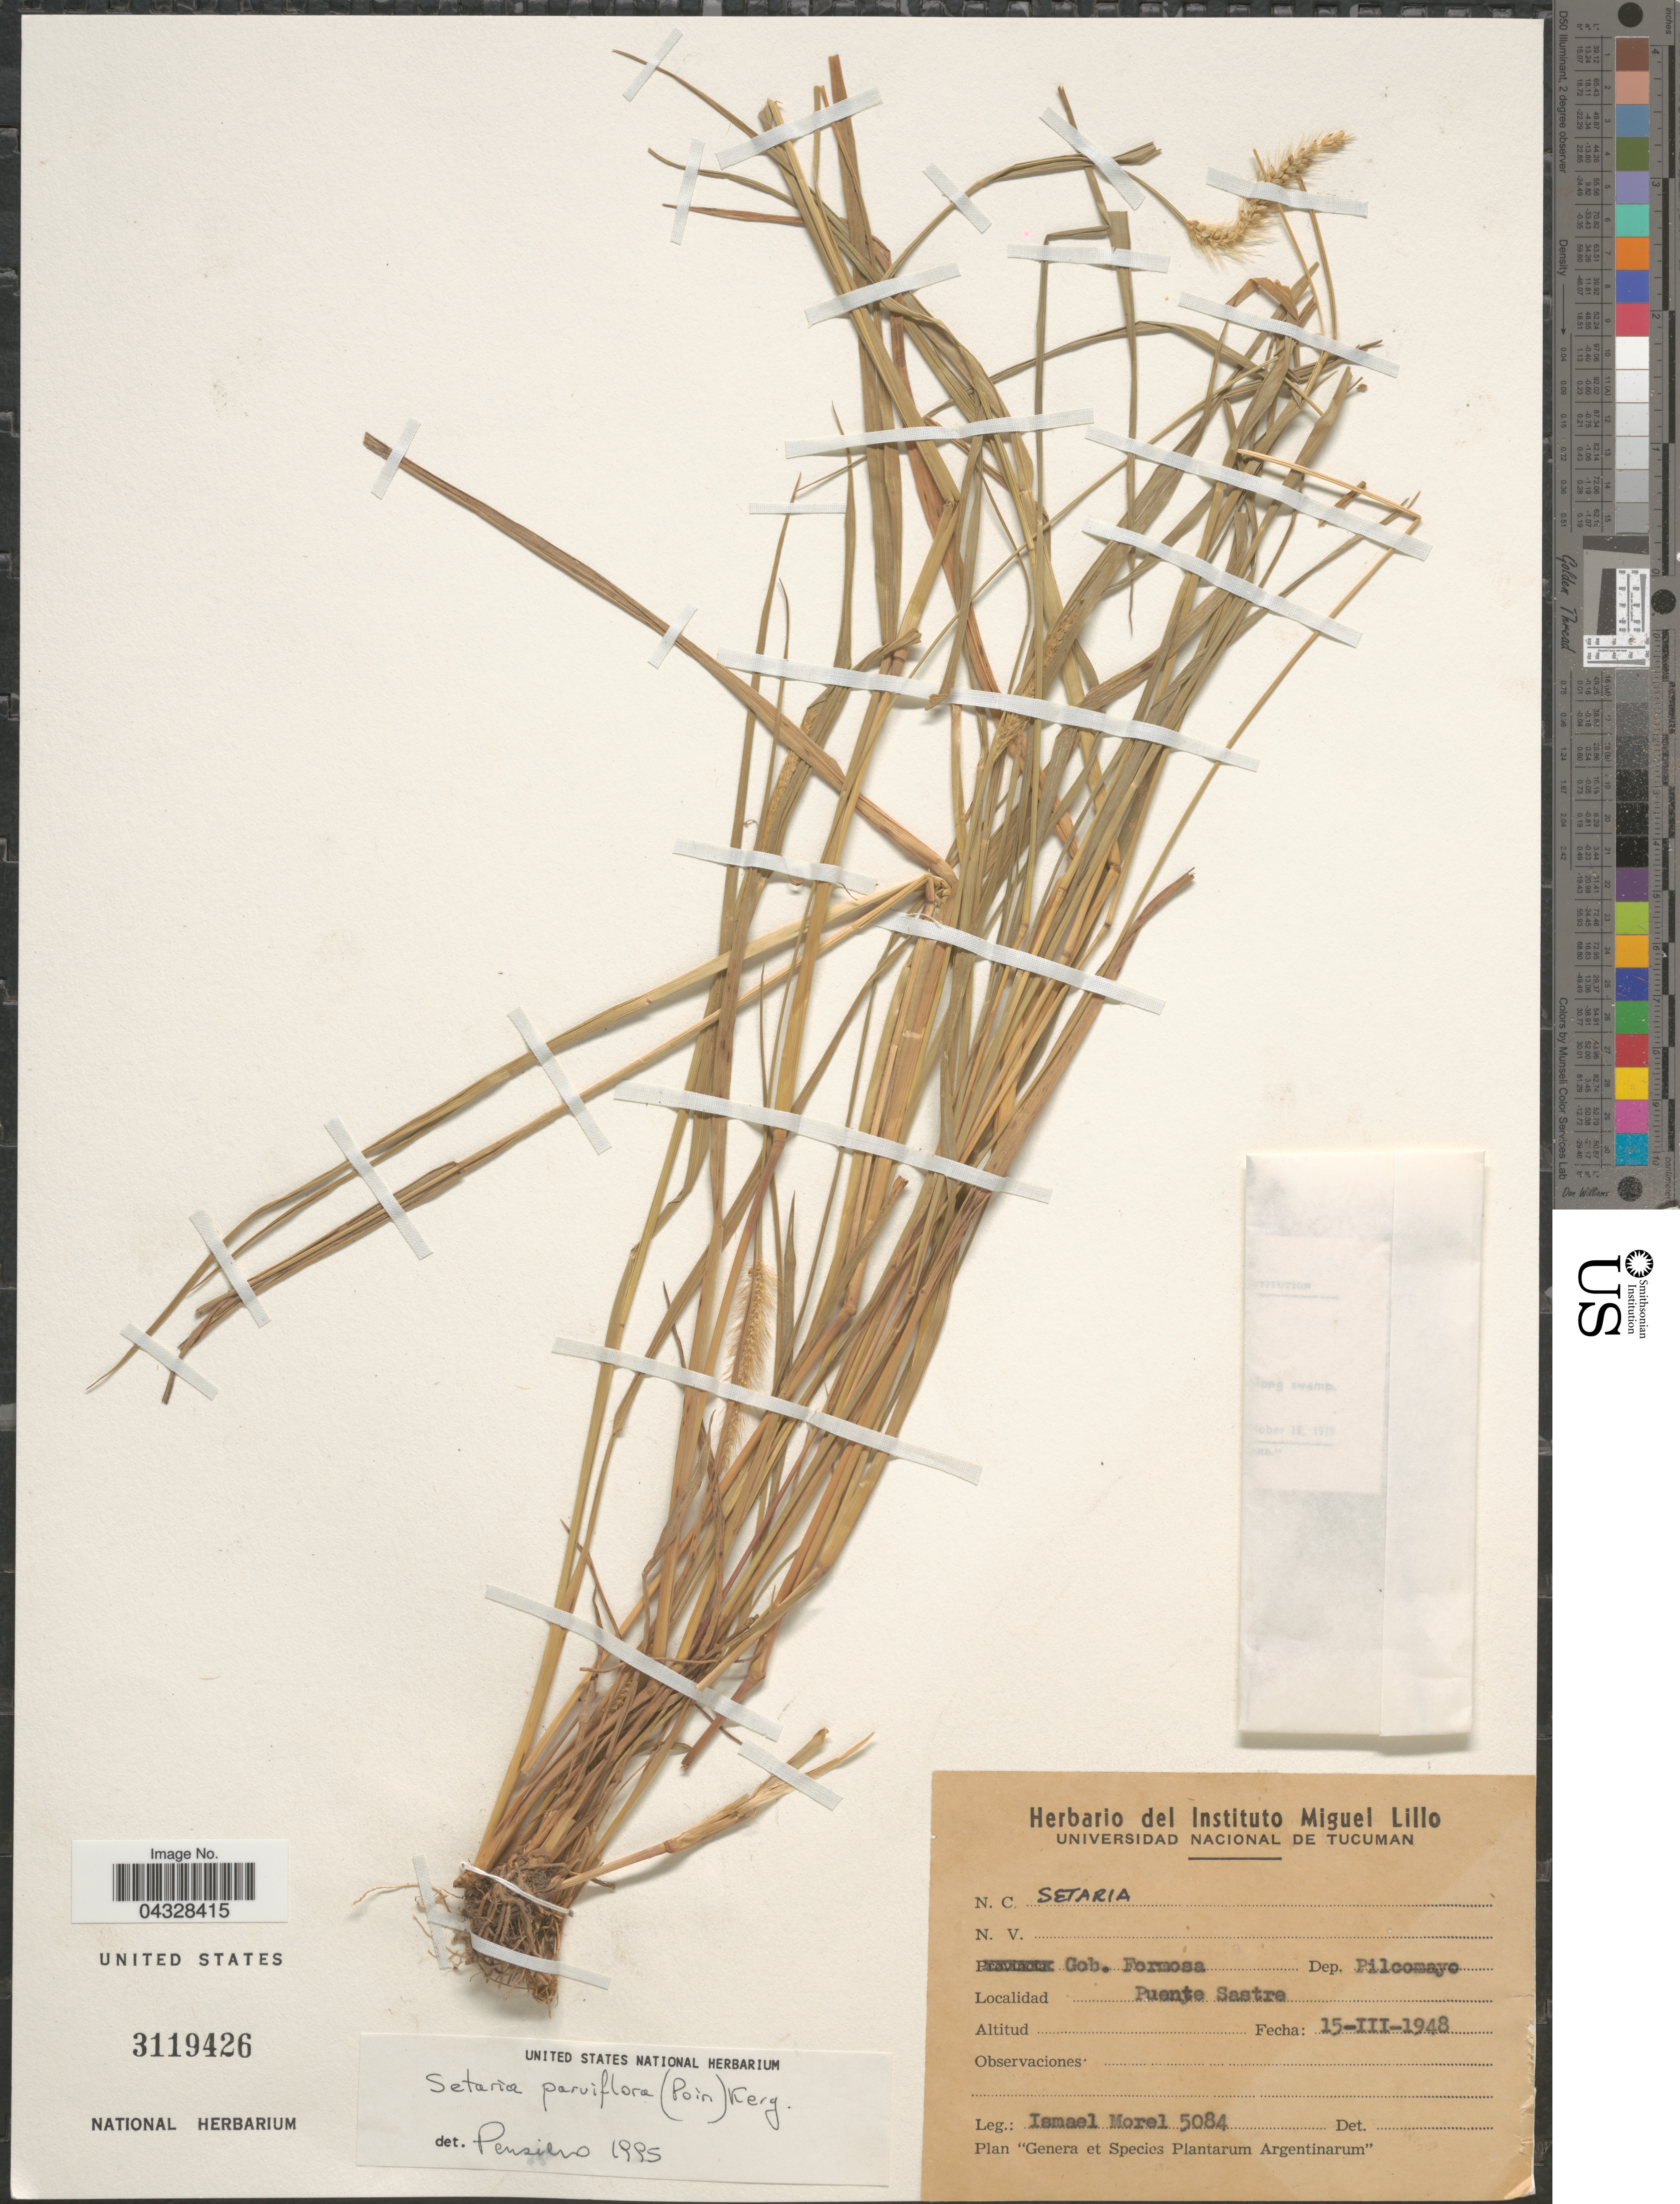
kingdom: Plantae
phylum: Tracheophyta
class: Liliopsida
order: Poales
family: Poaceae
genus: Setaria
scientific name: Setaria parviflora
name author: (Poir.) Kerguélen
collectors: I. Morel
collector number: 5084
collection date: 1948-03-15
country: Argentina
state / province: Formosa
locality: Gob. Formosa. Dep. Pilcomayo. Puente Sastre.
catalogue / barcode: US 3119426